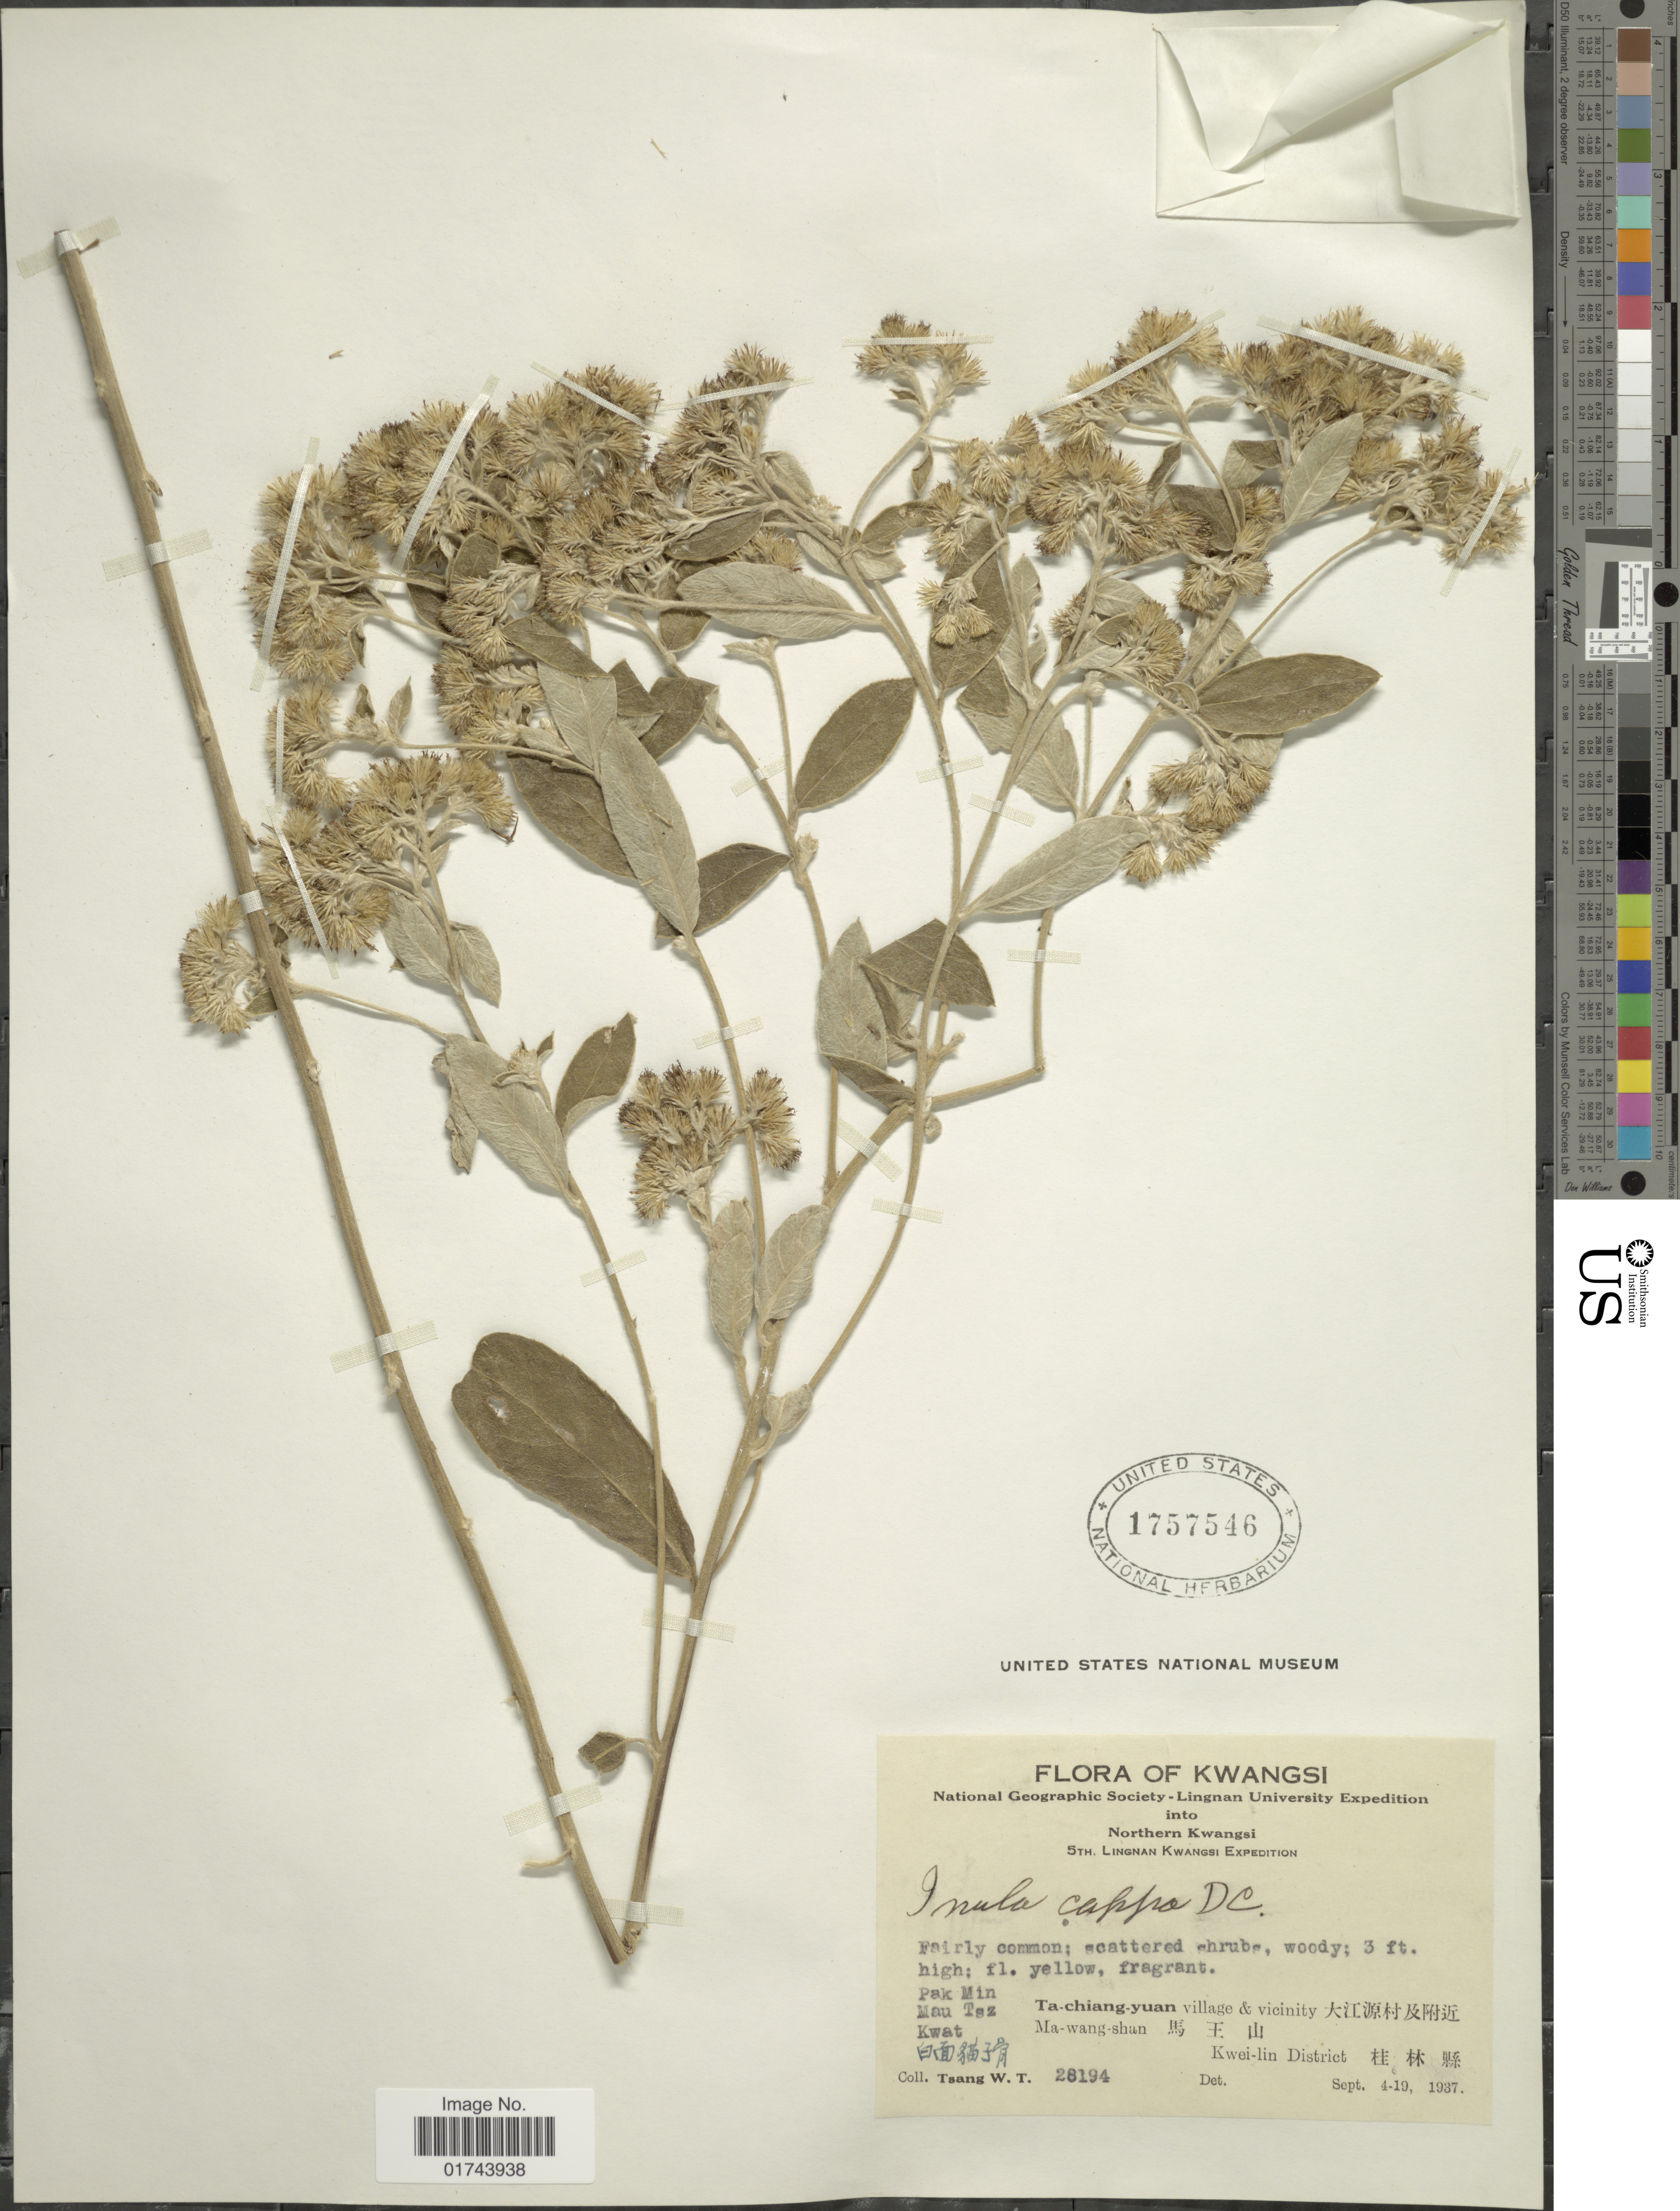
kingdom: Plantae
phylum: Tracheophyta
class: Magnoliopsida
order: Asterales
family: Asteraceae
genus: Inula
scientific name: Inula cappa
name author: (Buch.-Ham. ex D. Don) DC.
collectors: W. T. Tsang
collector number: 28194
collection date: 1937-09-04/1937-09-19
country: China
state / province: Guangxi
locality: Kwangsi, Pak Min, Mau Tsz Kwat, Ta-chiang-yuan village & vicinity, Ma-wang-shan, Kwei-lin District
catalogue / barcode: US 1757546